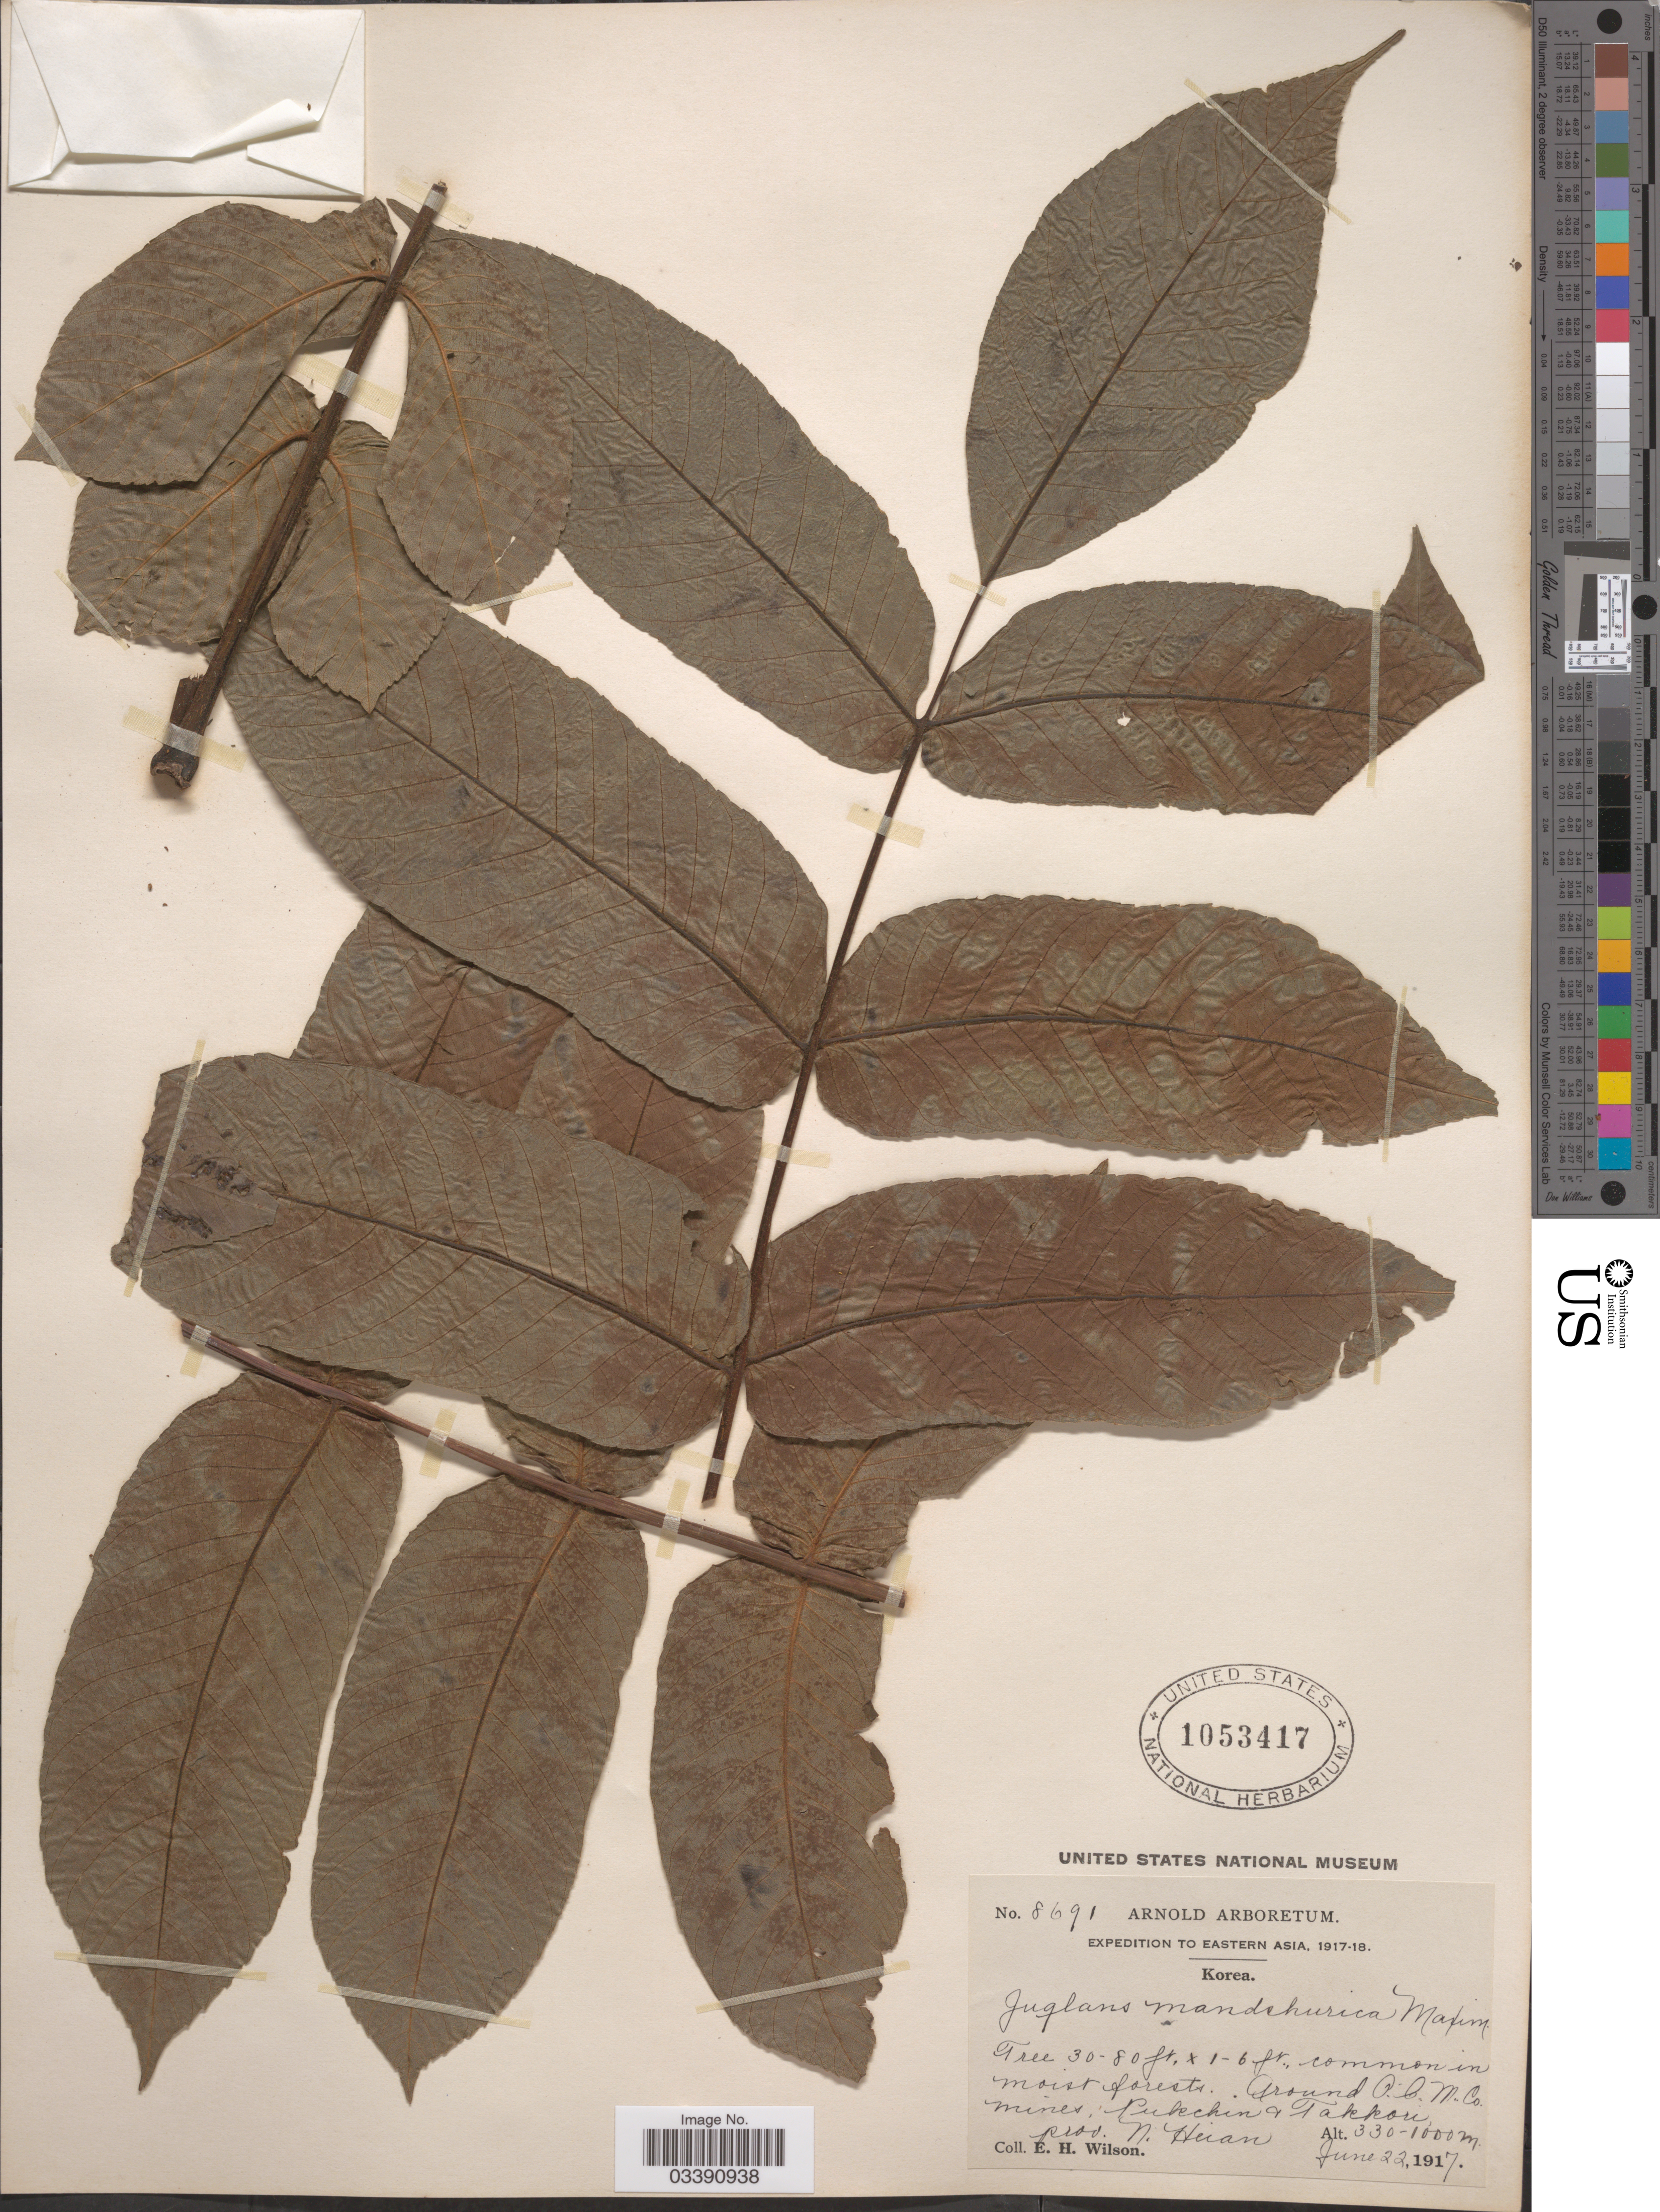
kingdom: Plantae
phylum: Tracheophyta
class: Magnoliopsida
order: Fagales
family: Juglandaceae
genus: Juglans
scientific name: Juglans mandshurica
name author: Maxim.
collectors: E. Wilson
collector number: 8691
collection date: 1917-06-22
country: North Korea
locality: Around O. C. M. Co. mines; Pukchin & Takkori, prov. N. Heian.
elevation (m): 330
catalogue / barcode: US 1053417